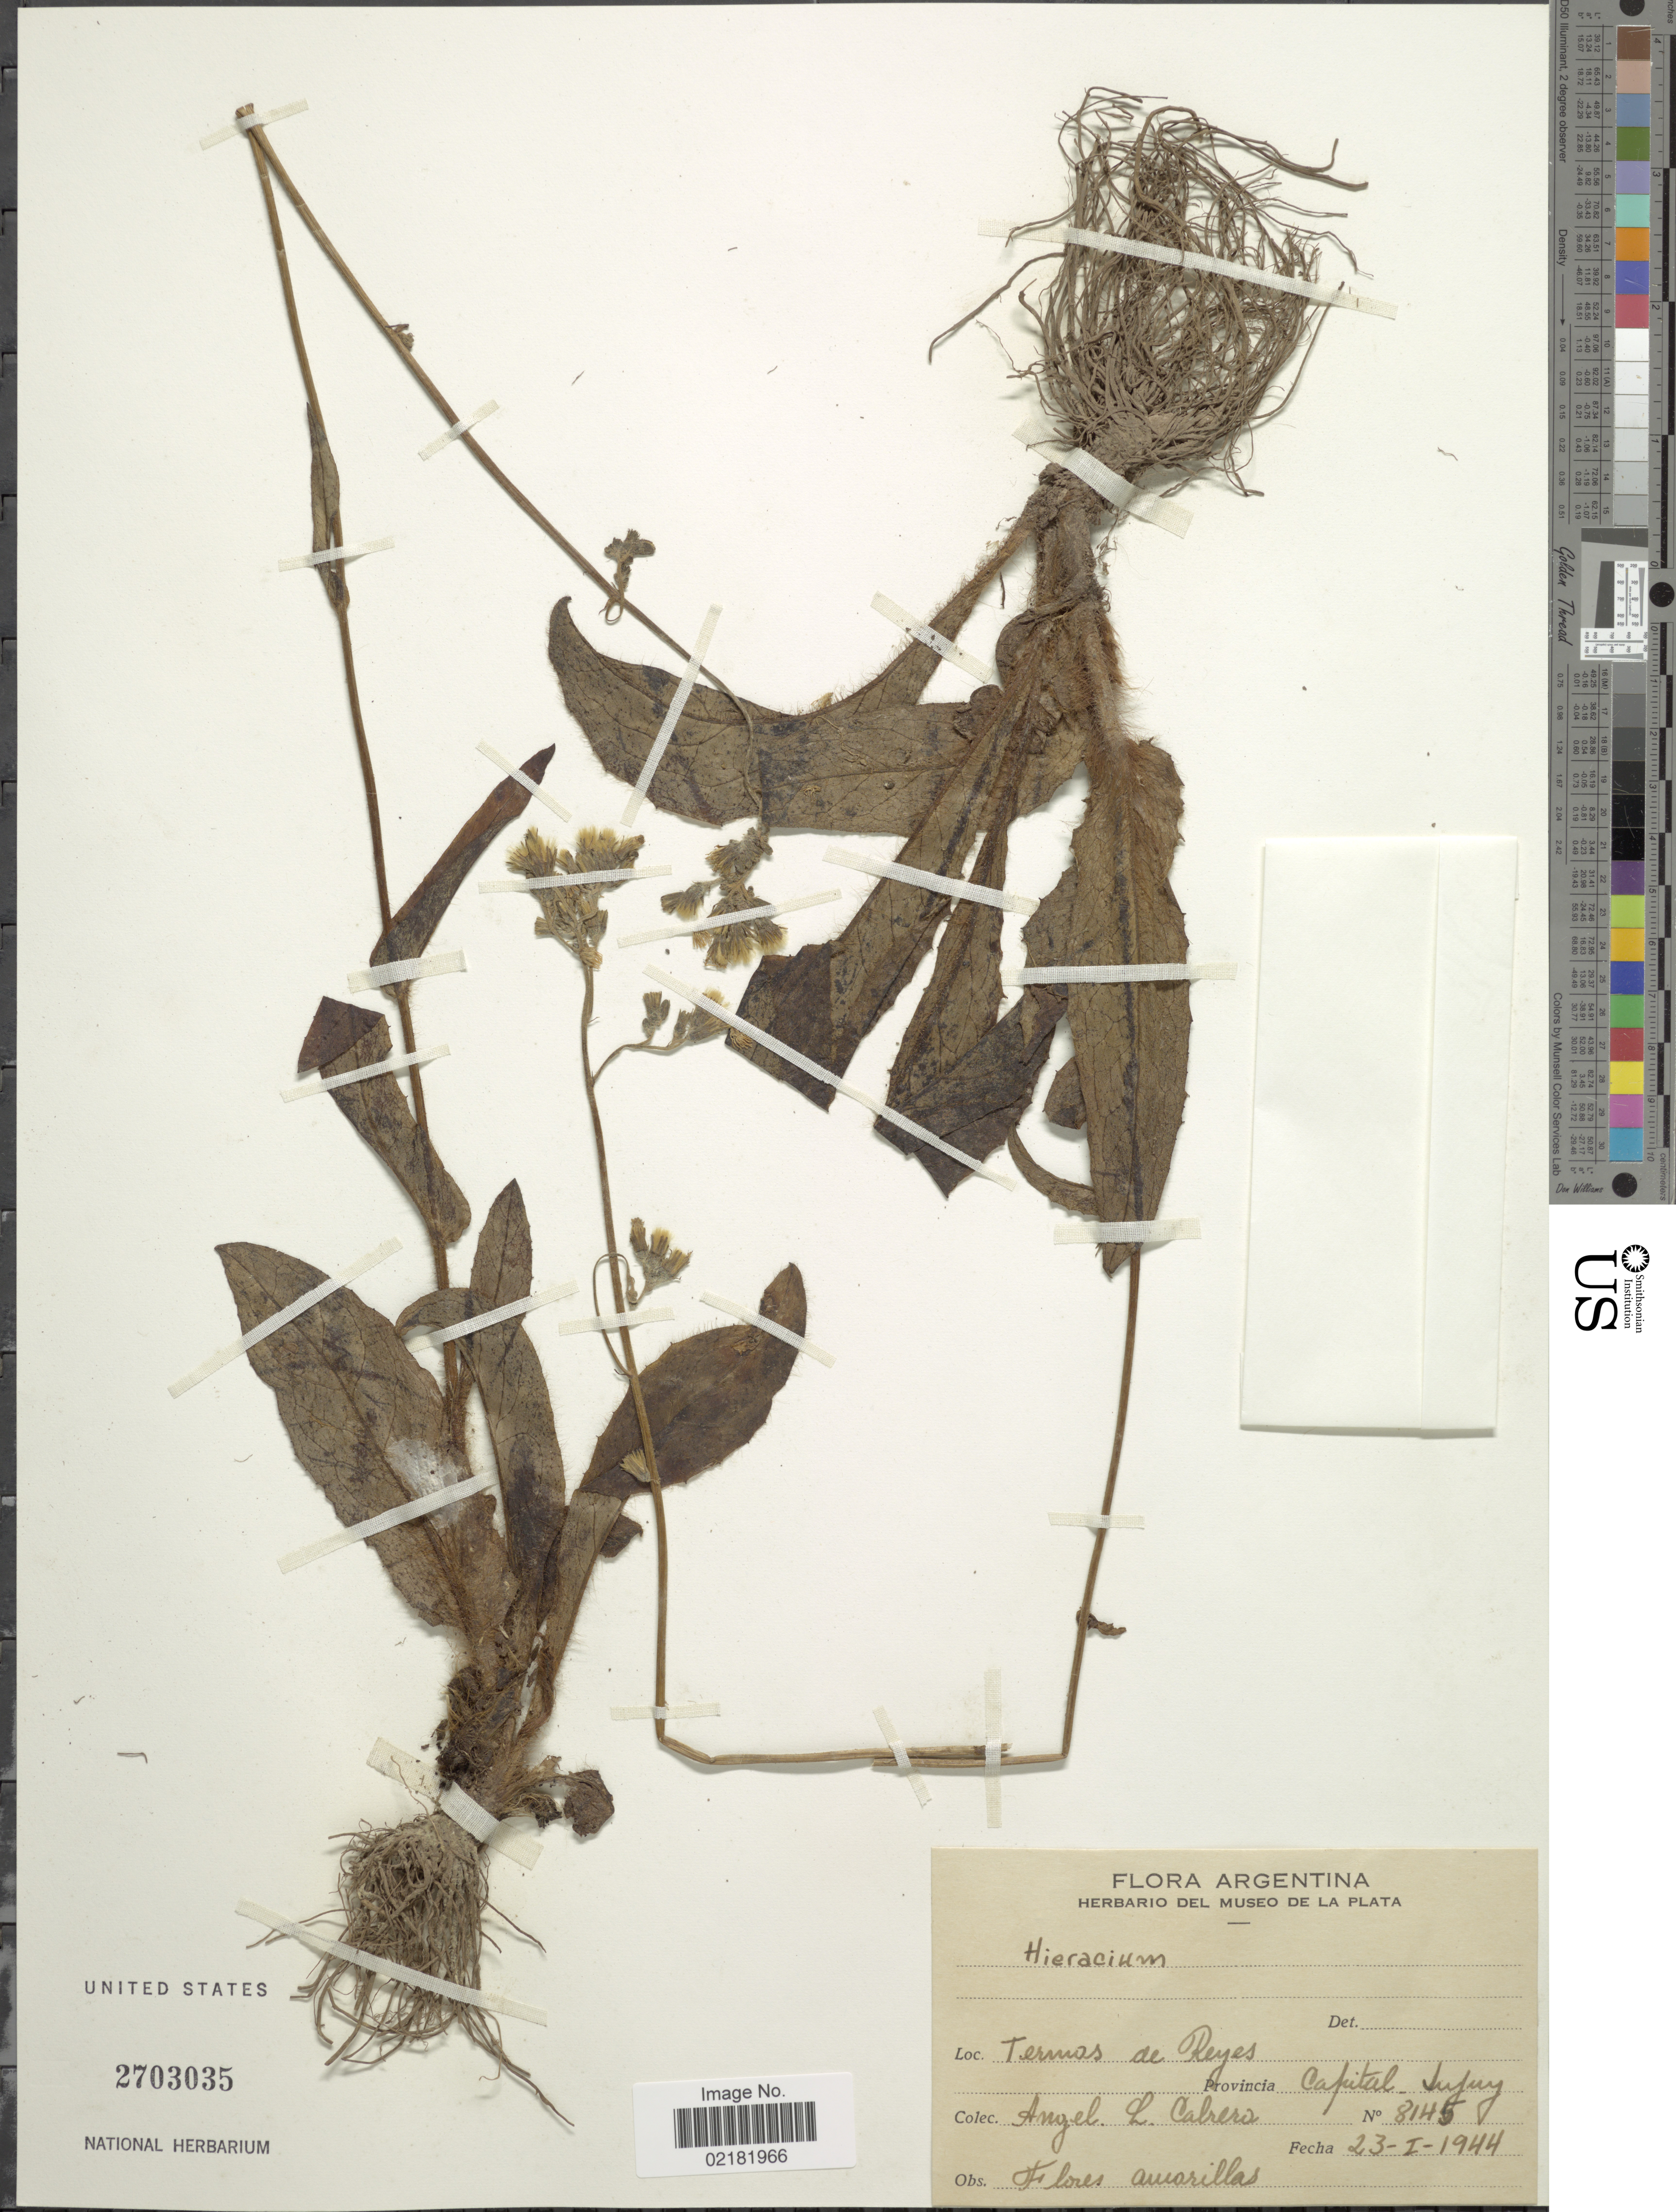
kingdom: Plantae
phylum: Tracheophyta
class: Magnoliopsida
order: Asterales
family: Asteraceae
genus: Hieracium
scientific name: Hieracium repandulare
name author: Druce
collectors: A. L. Cabrera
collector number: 8145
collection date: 1944-01-23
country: Argentina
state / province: Jujuy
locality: Province Capital-Jujuy, Termas de Reyes.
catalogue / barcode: US 2703035